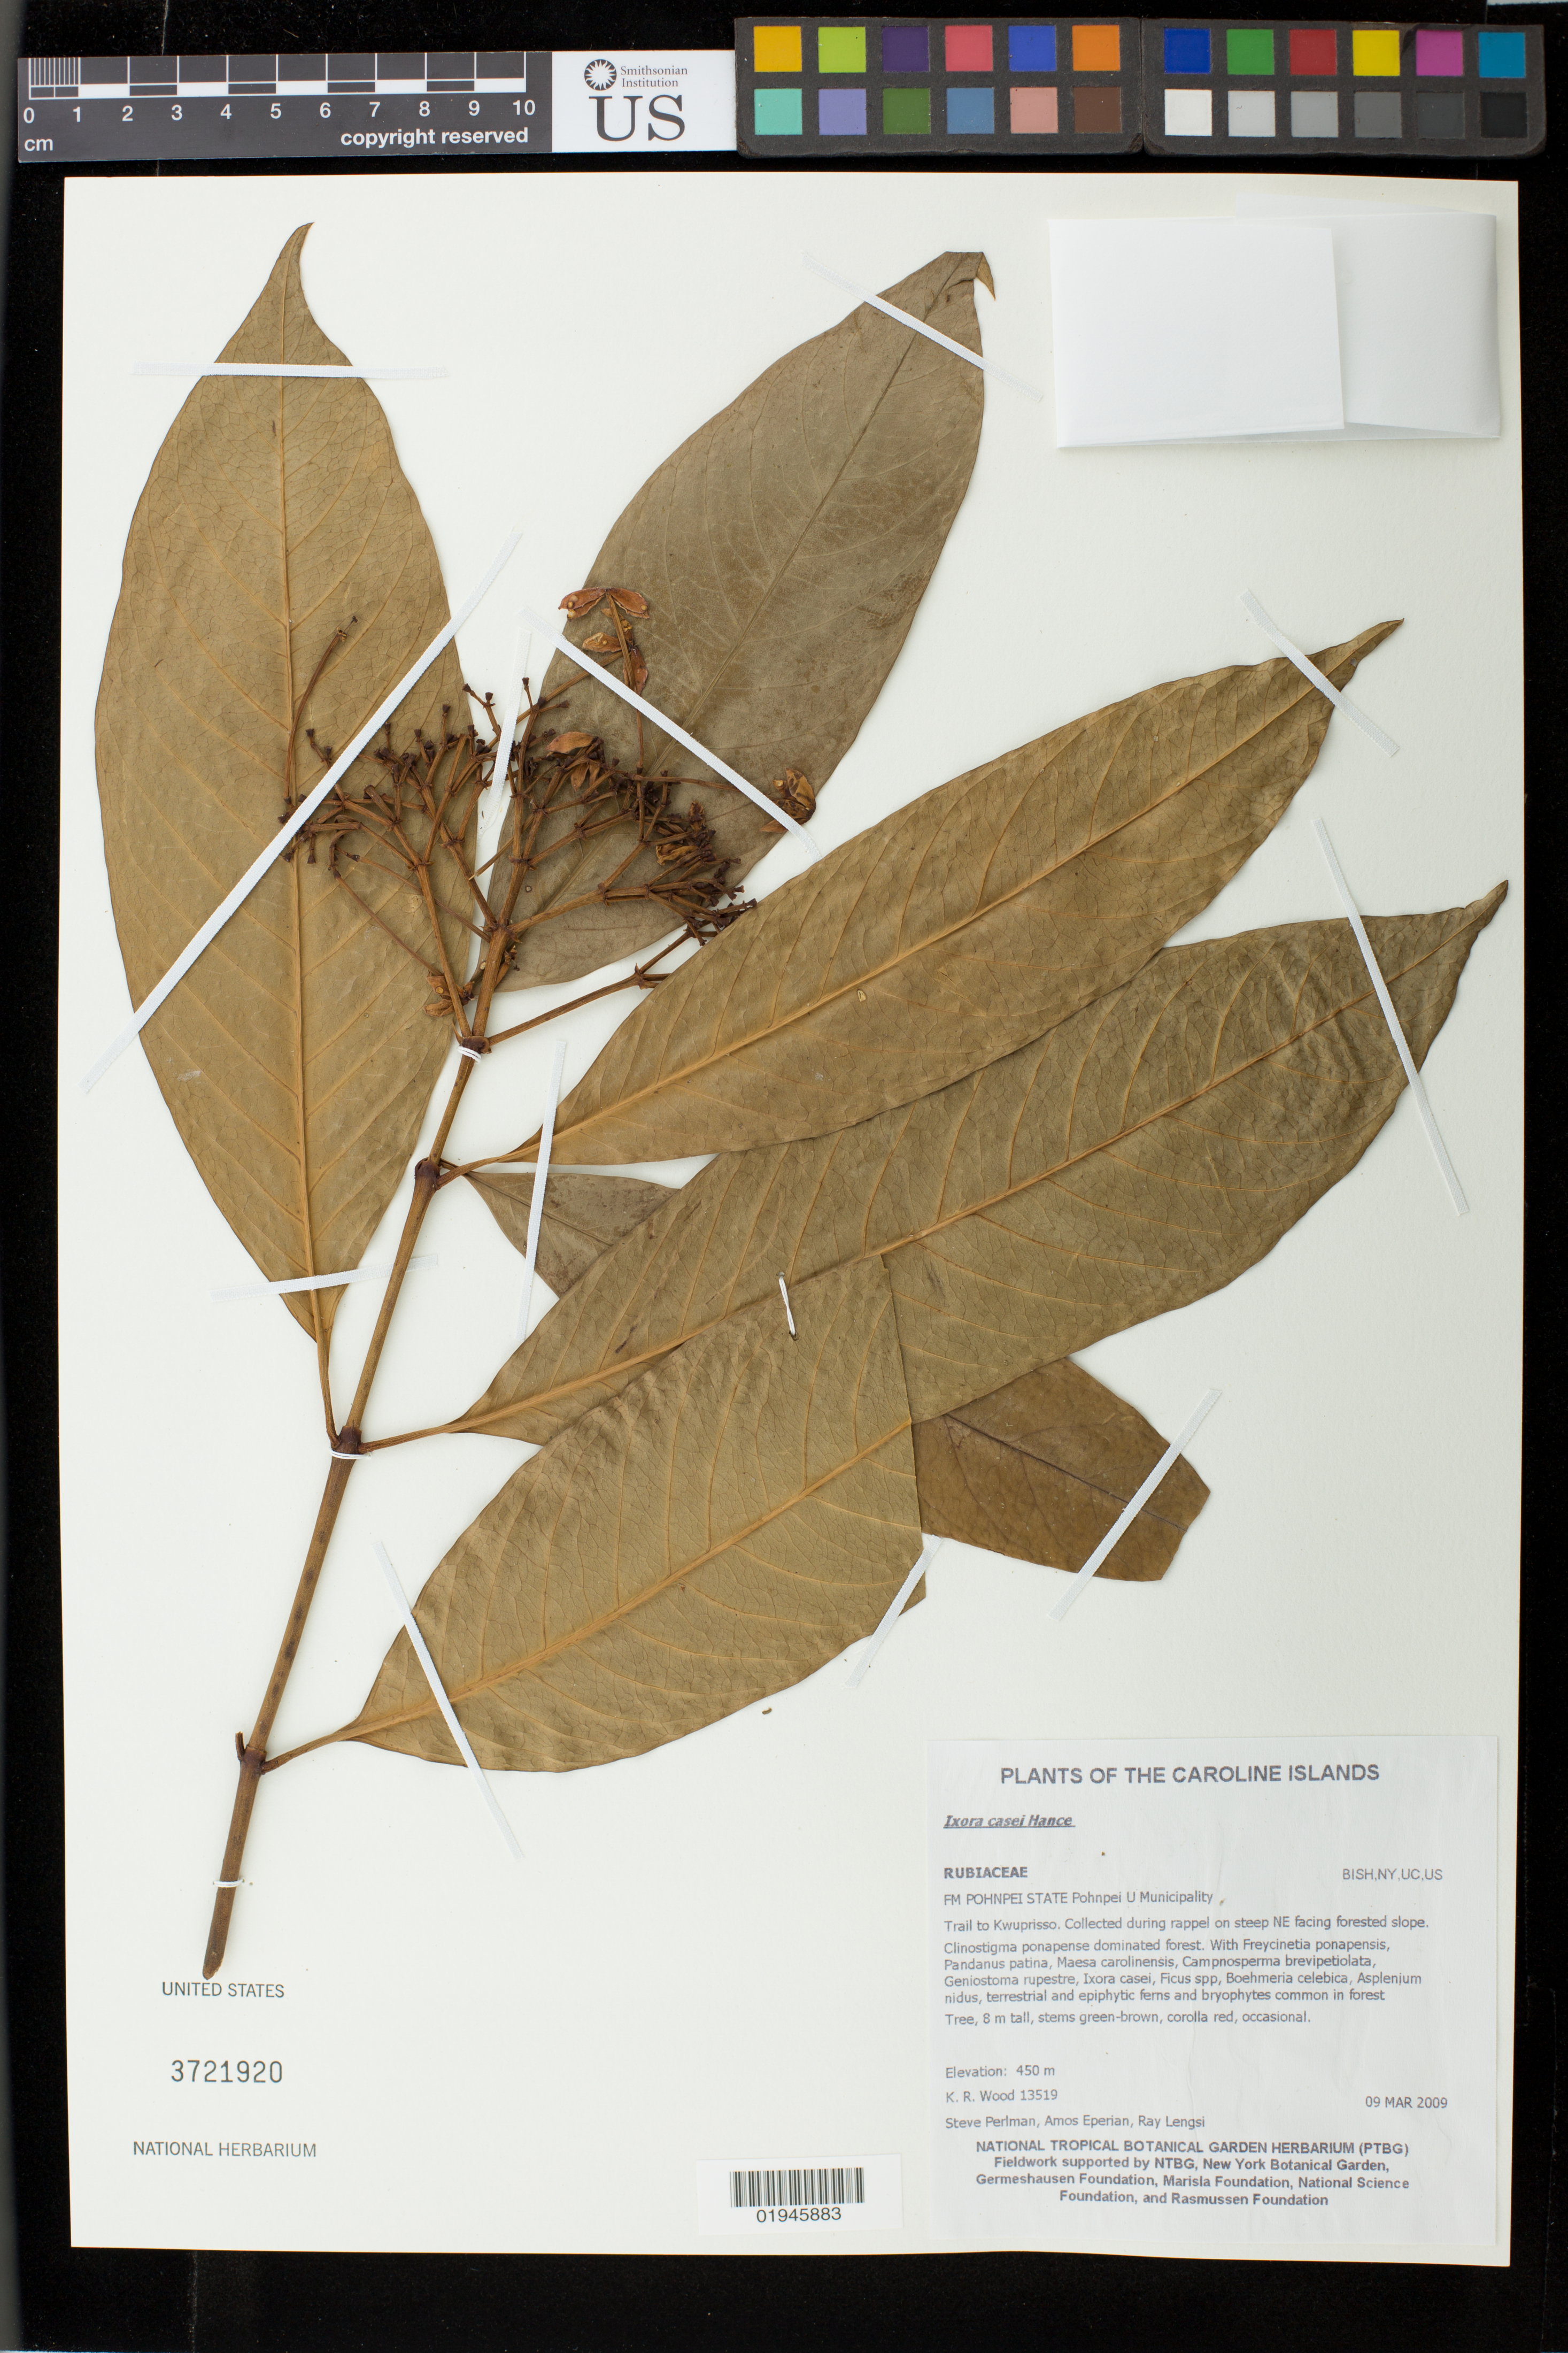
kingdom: Plantae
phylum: Tracheophyta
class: Magnoliopsida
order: Gentianales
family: Rubiaceae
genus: Ixora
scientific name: Ixora casei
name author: Hance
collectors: K. R. Wood, S. P. Perlman, E. Eperiam & R. Lengsi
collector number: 13519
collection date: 2009-03-09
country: Micronesia, Federated States of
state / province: Pohnpei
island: Pohnpei [Ponape]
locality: U Municipality, trail to Kwupuriso, collected during rappel on steep NE facing slope.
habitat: Forest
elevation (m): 450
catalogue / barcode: US 3721920